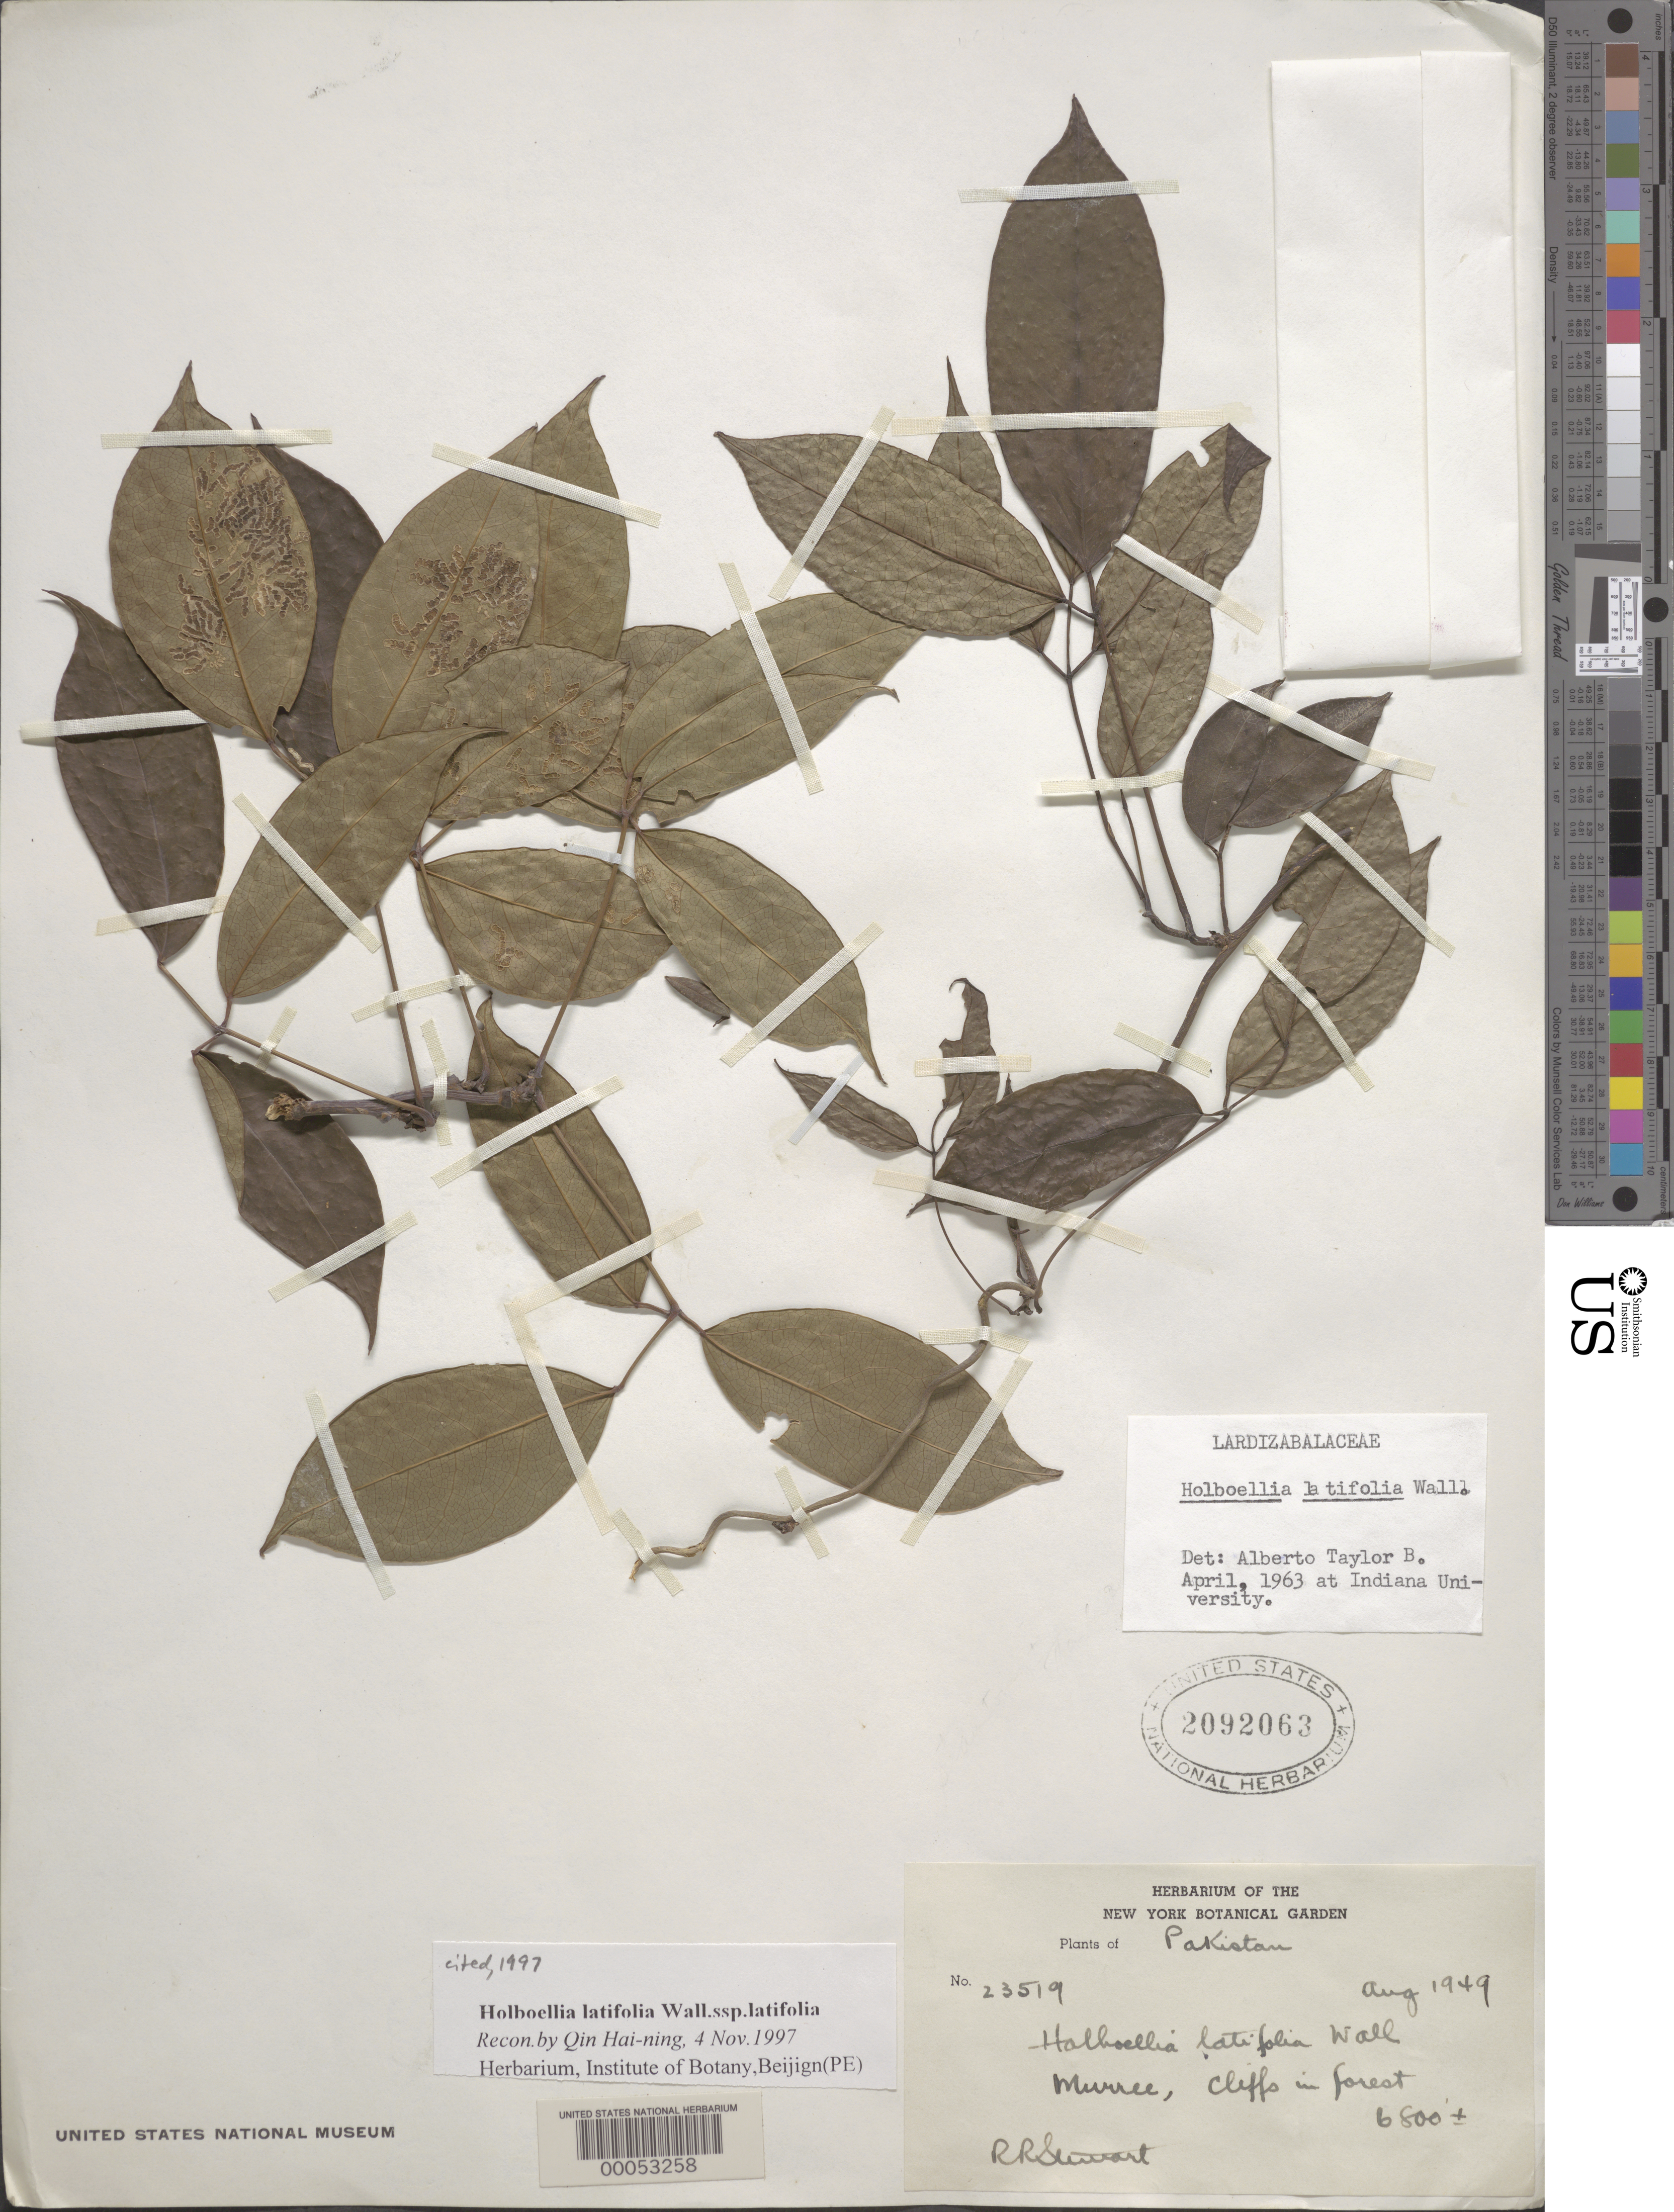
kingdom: Plantae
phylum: Tracheophyta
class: Magnoliopsida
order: Ranunculales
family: Lardizabalaceae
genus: Stauntonia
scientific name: Stauntonia latifolia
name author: (Wall.) R. Br. & Wall.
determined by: Strong, Mark T., (BOT), Smithsonian Institution - National Museum of Natural History (UNITED STATES)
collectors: R. R. Stewart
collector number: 23519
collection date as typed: Aug 1949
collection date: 1949-08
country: Pakistan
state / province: Punjab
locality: Murree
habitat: On cliffs in forest.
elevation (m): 2073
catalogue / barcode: US 2092063